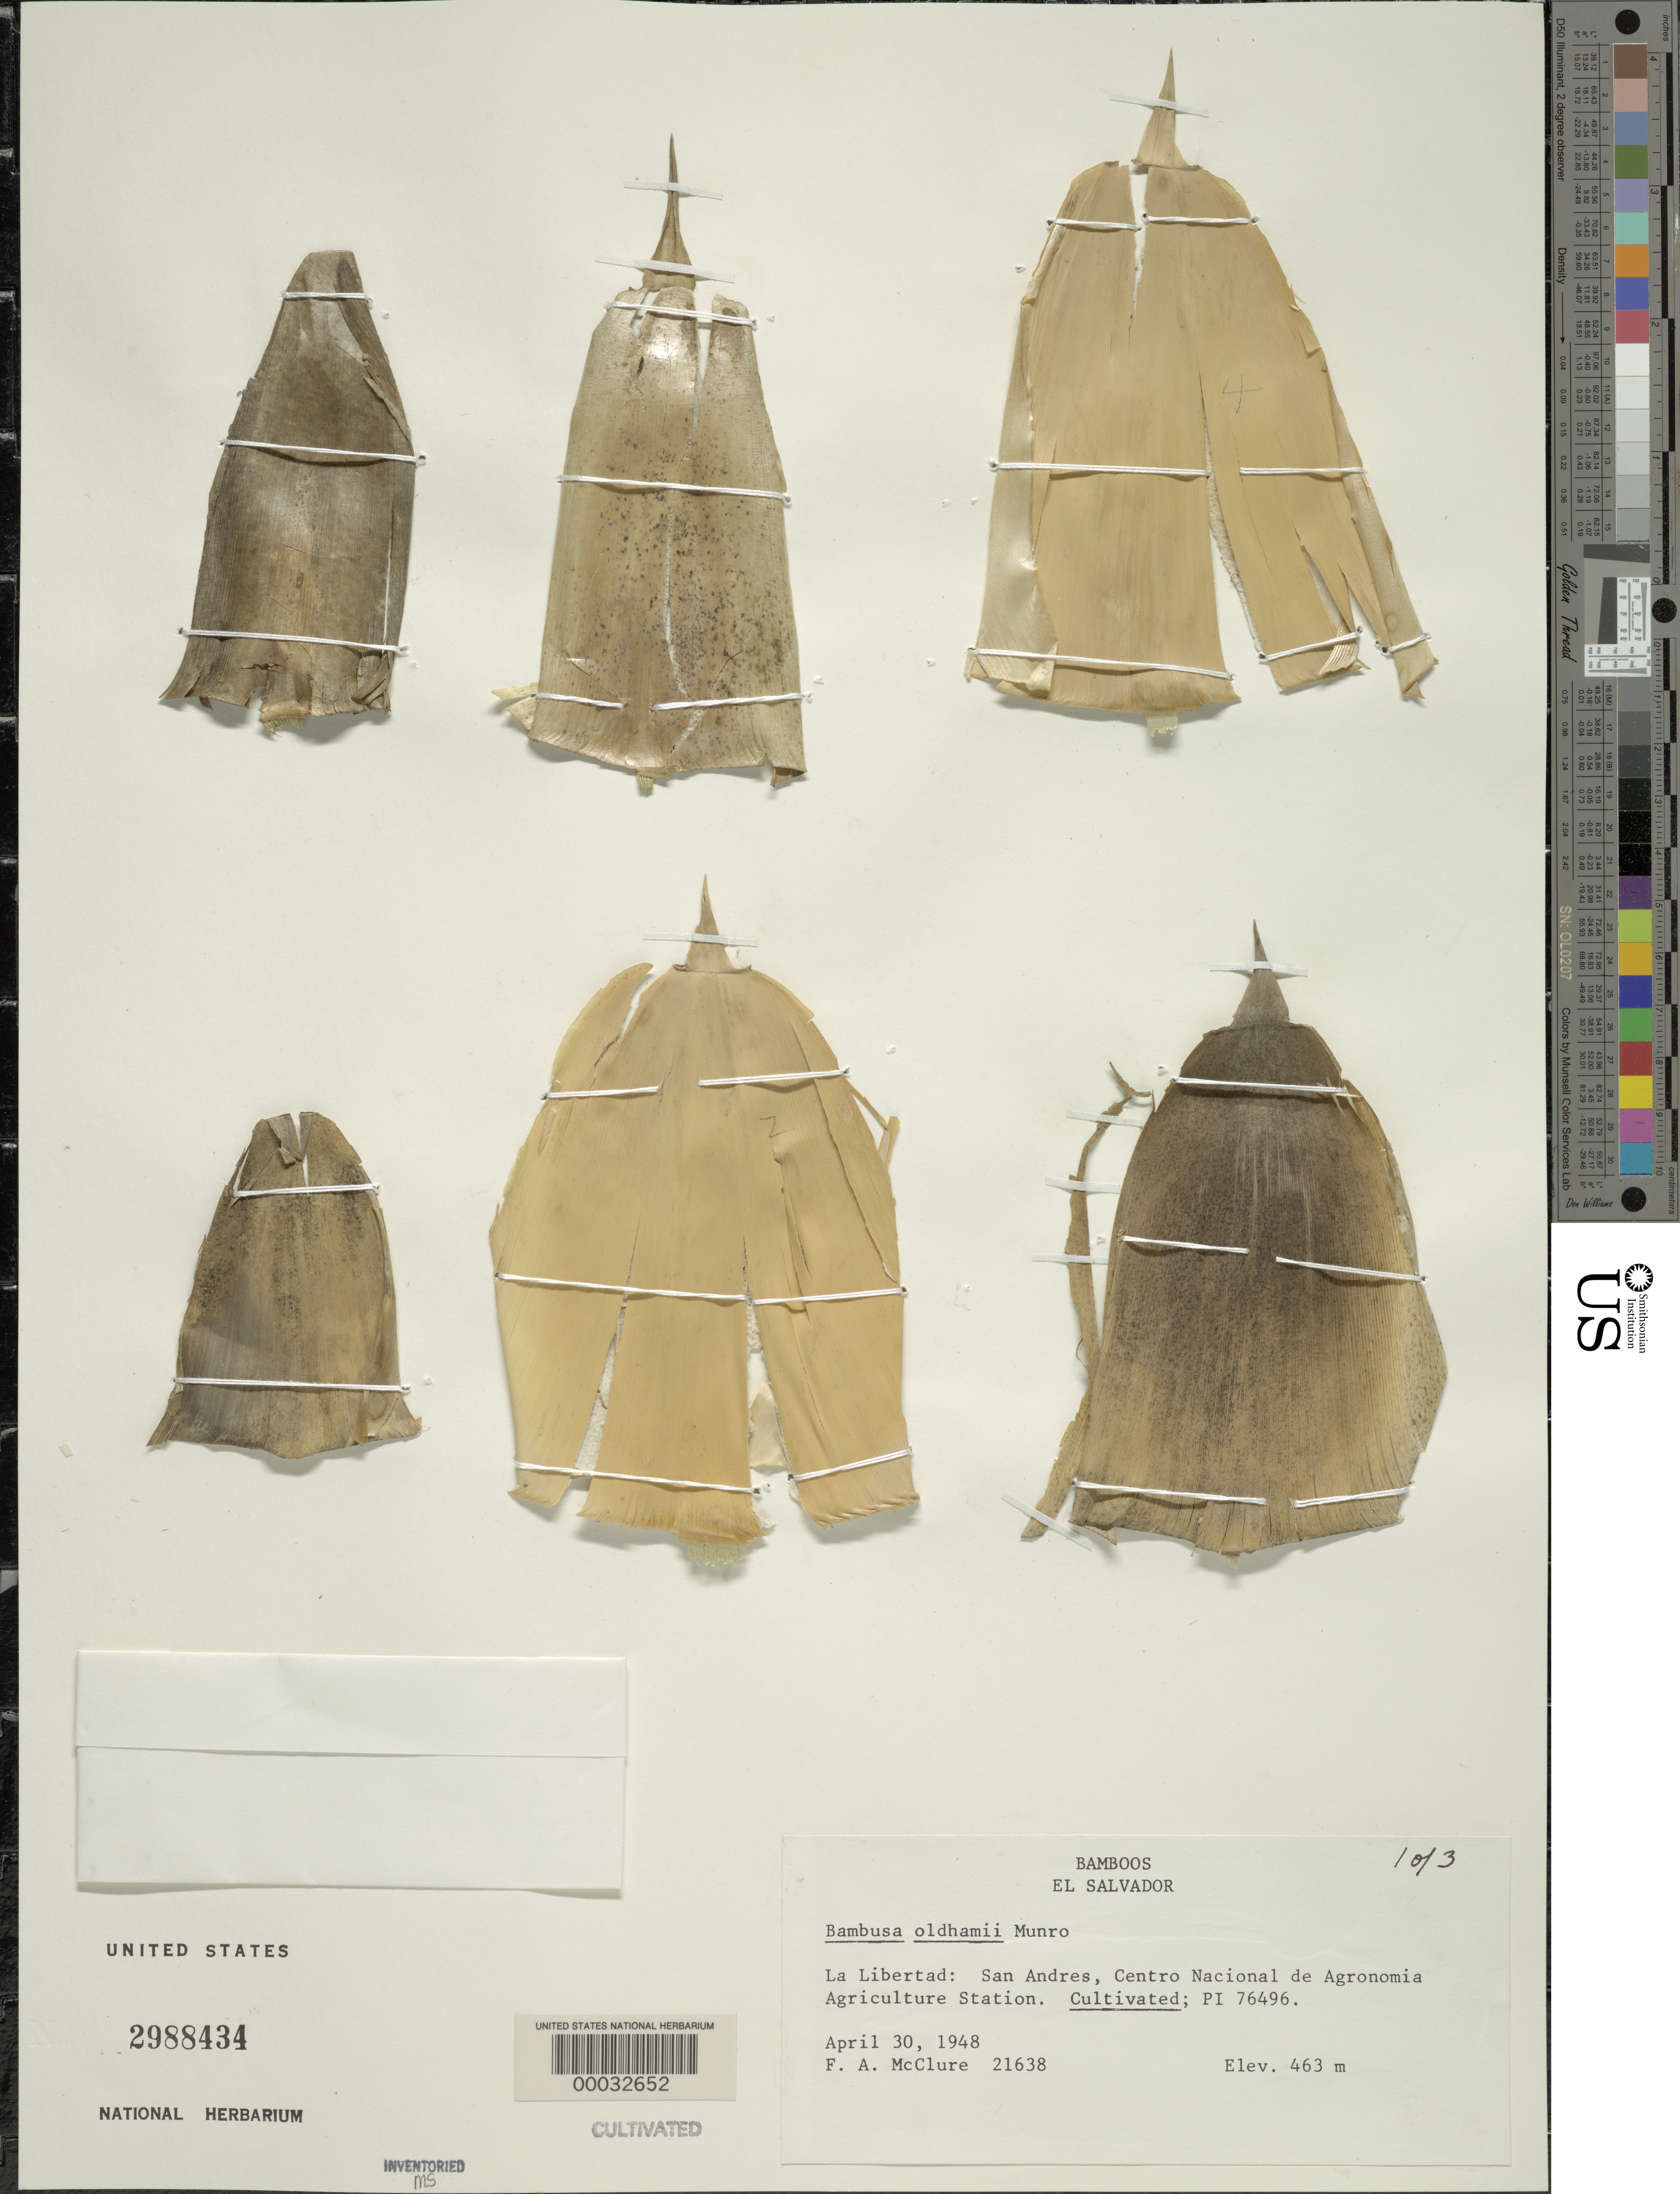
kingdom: Plantae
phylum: Tracheophyta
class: Liliopsida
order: Poales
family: Poaceae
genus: Bambusa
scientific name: Bambusa oldhamii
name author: Munro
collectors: F. A. McClure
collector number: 21638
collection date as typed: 30 Aug 1948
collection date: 1948-08-30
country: El Salvador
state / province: La Libertad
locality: San andres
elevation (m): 463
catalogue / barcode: US 2988434